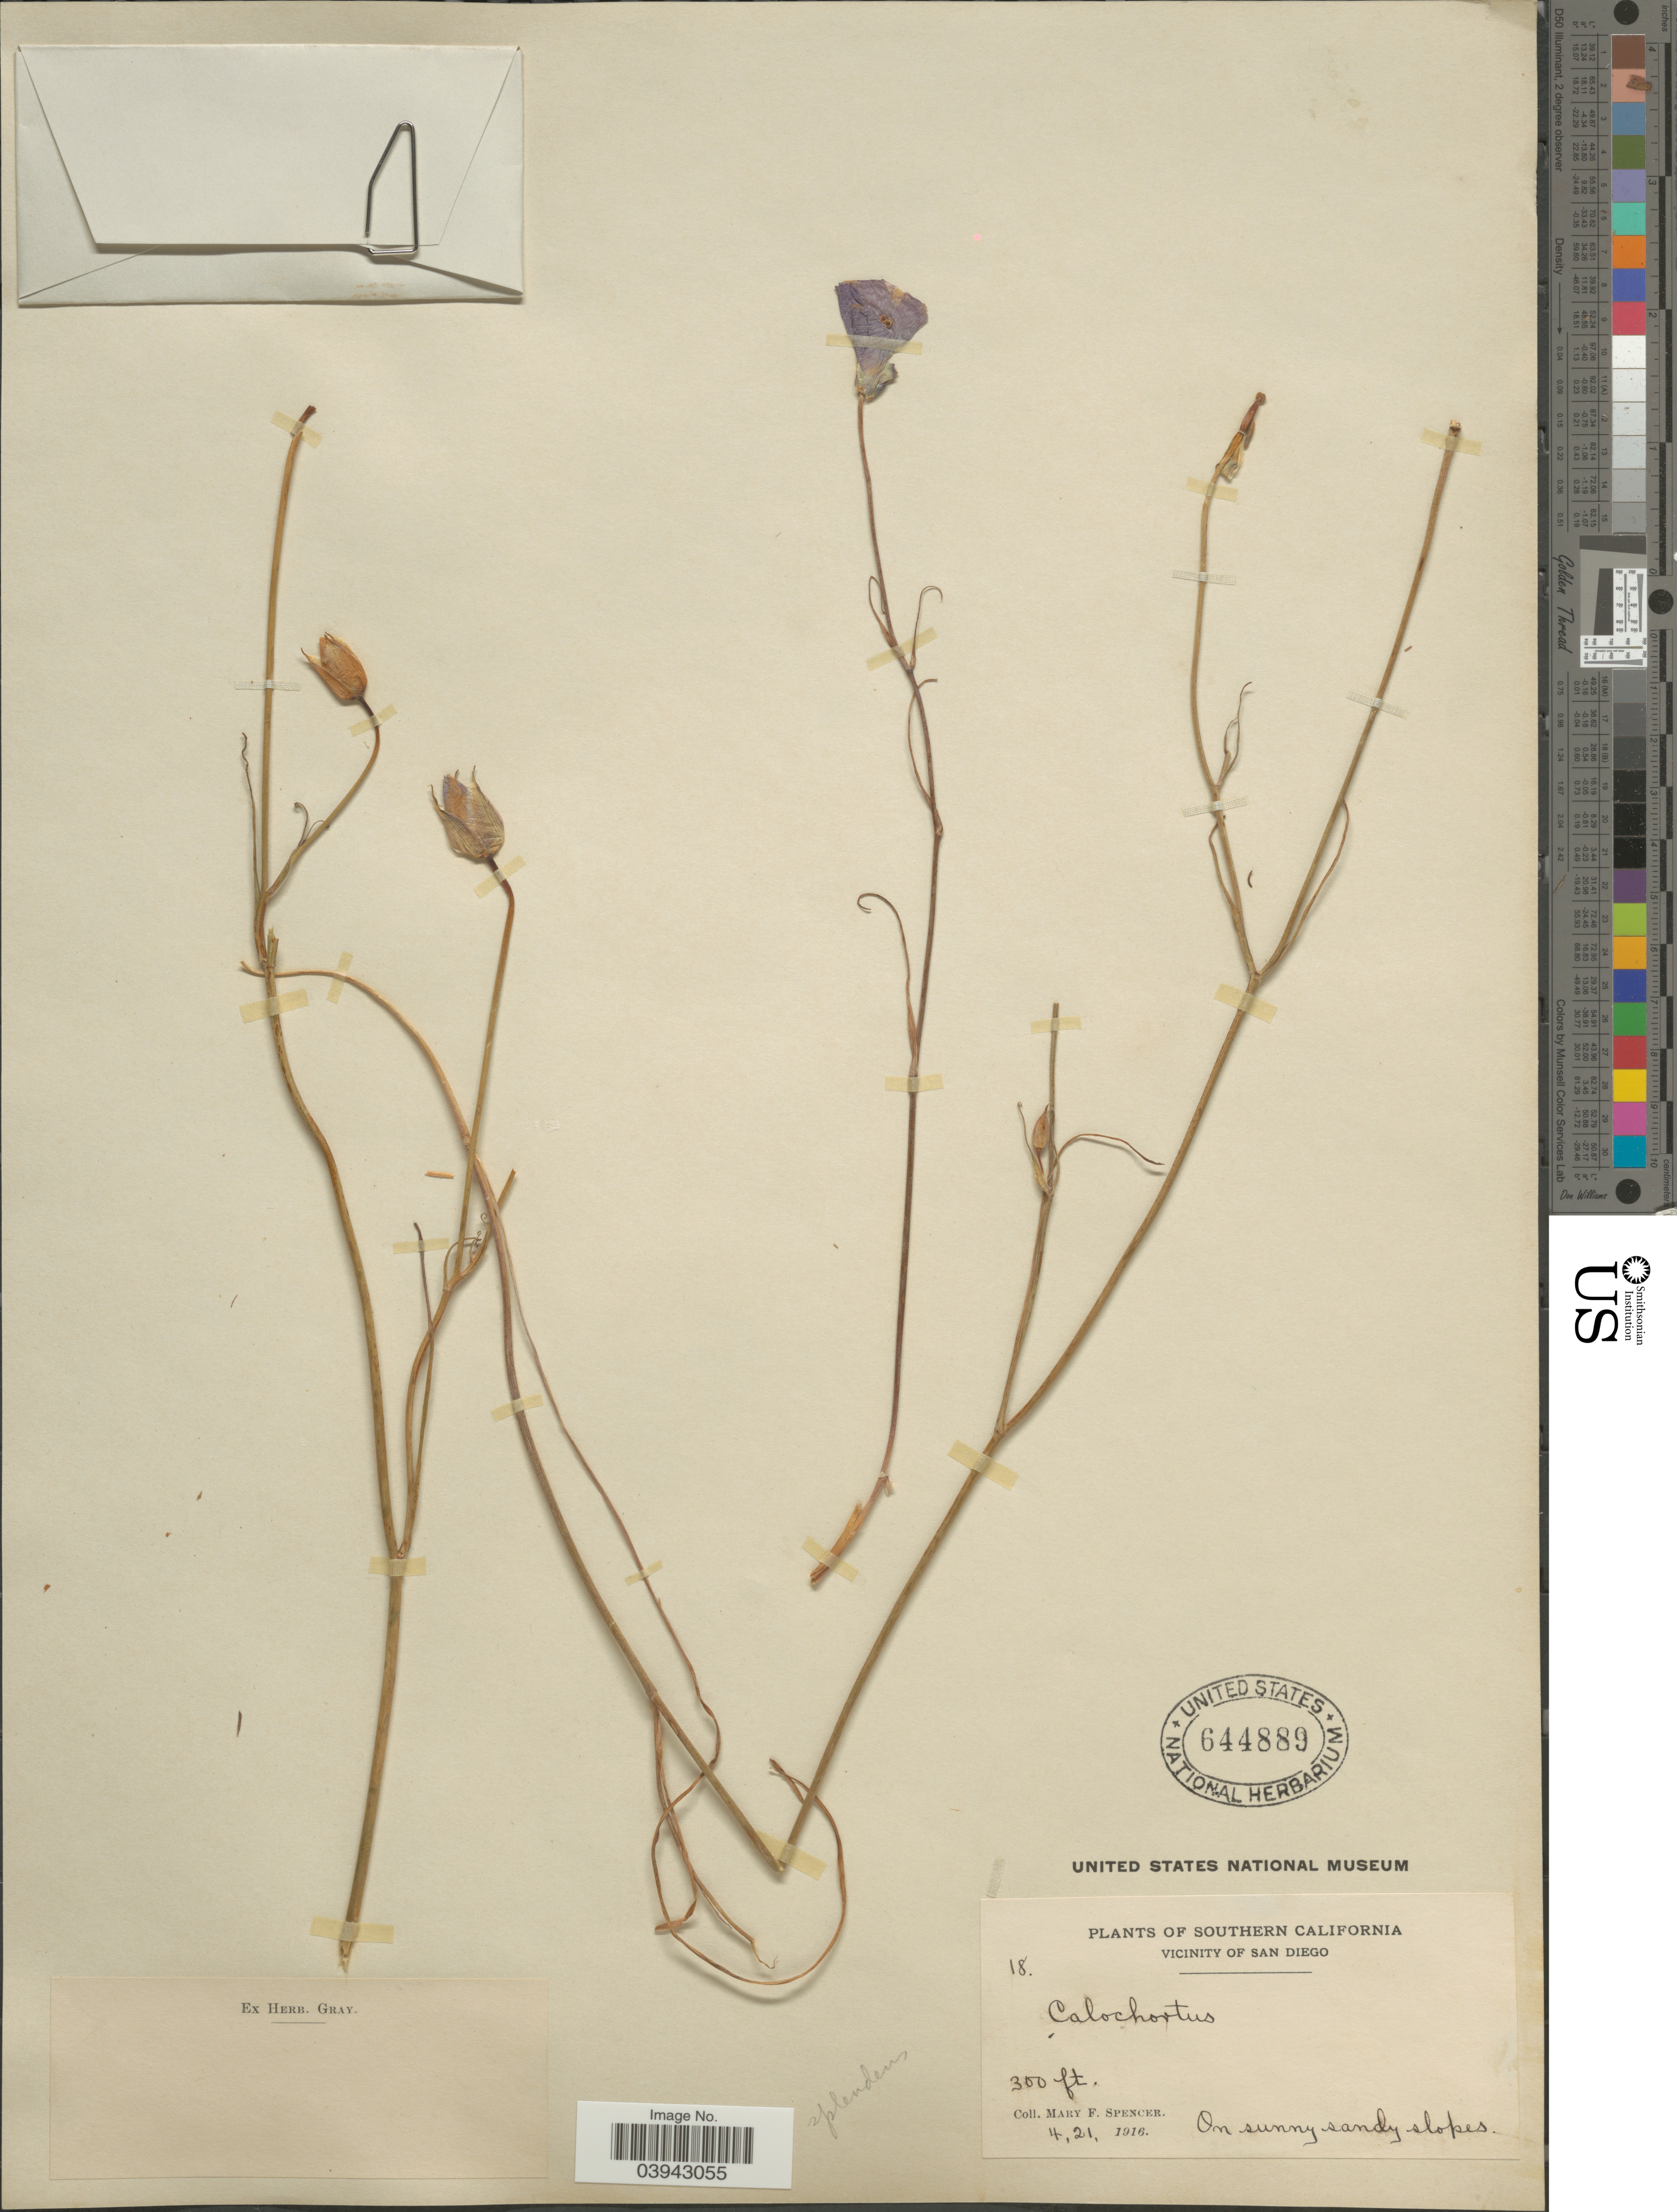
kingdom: Plantae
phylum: Tracheophyta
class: Liliopsida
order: Liliales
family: Liliaceae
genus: Calochortus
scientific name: Calochortus splendens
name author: Douglas ex Benth.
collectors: M. Spencer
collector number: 18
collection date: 1916-04-21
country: United States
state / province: California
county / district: San Diego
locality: Southern California. Vicinity of San Diego. On sunny sandy slopes.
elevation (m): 91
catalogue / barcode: US 644889